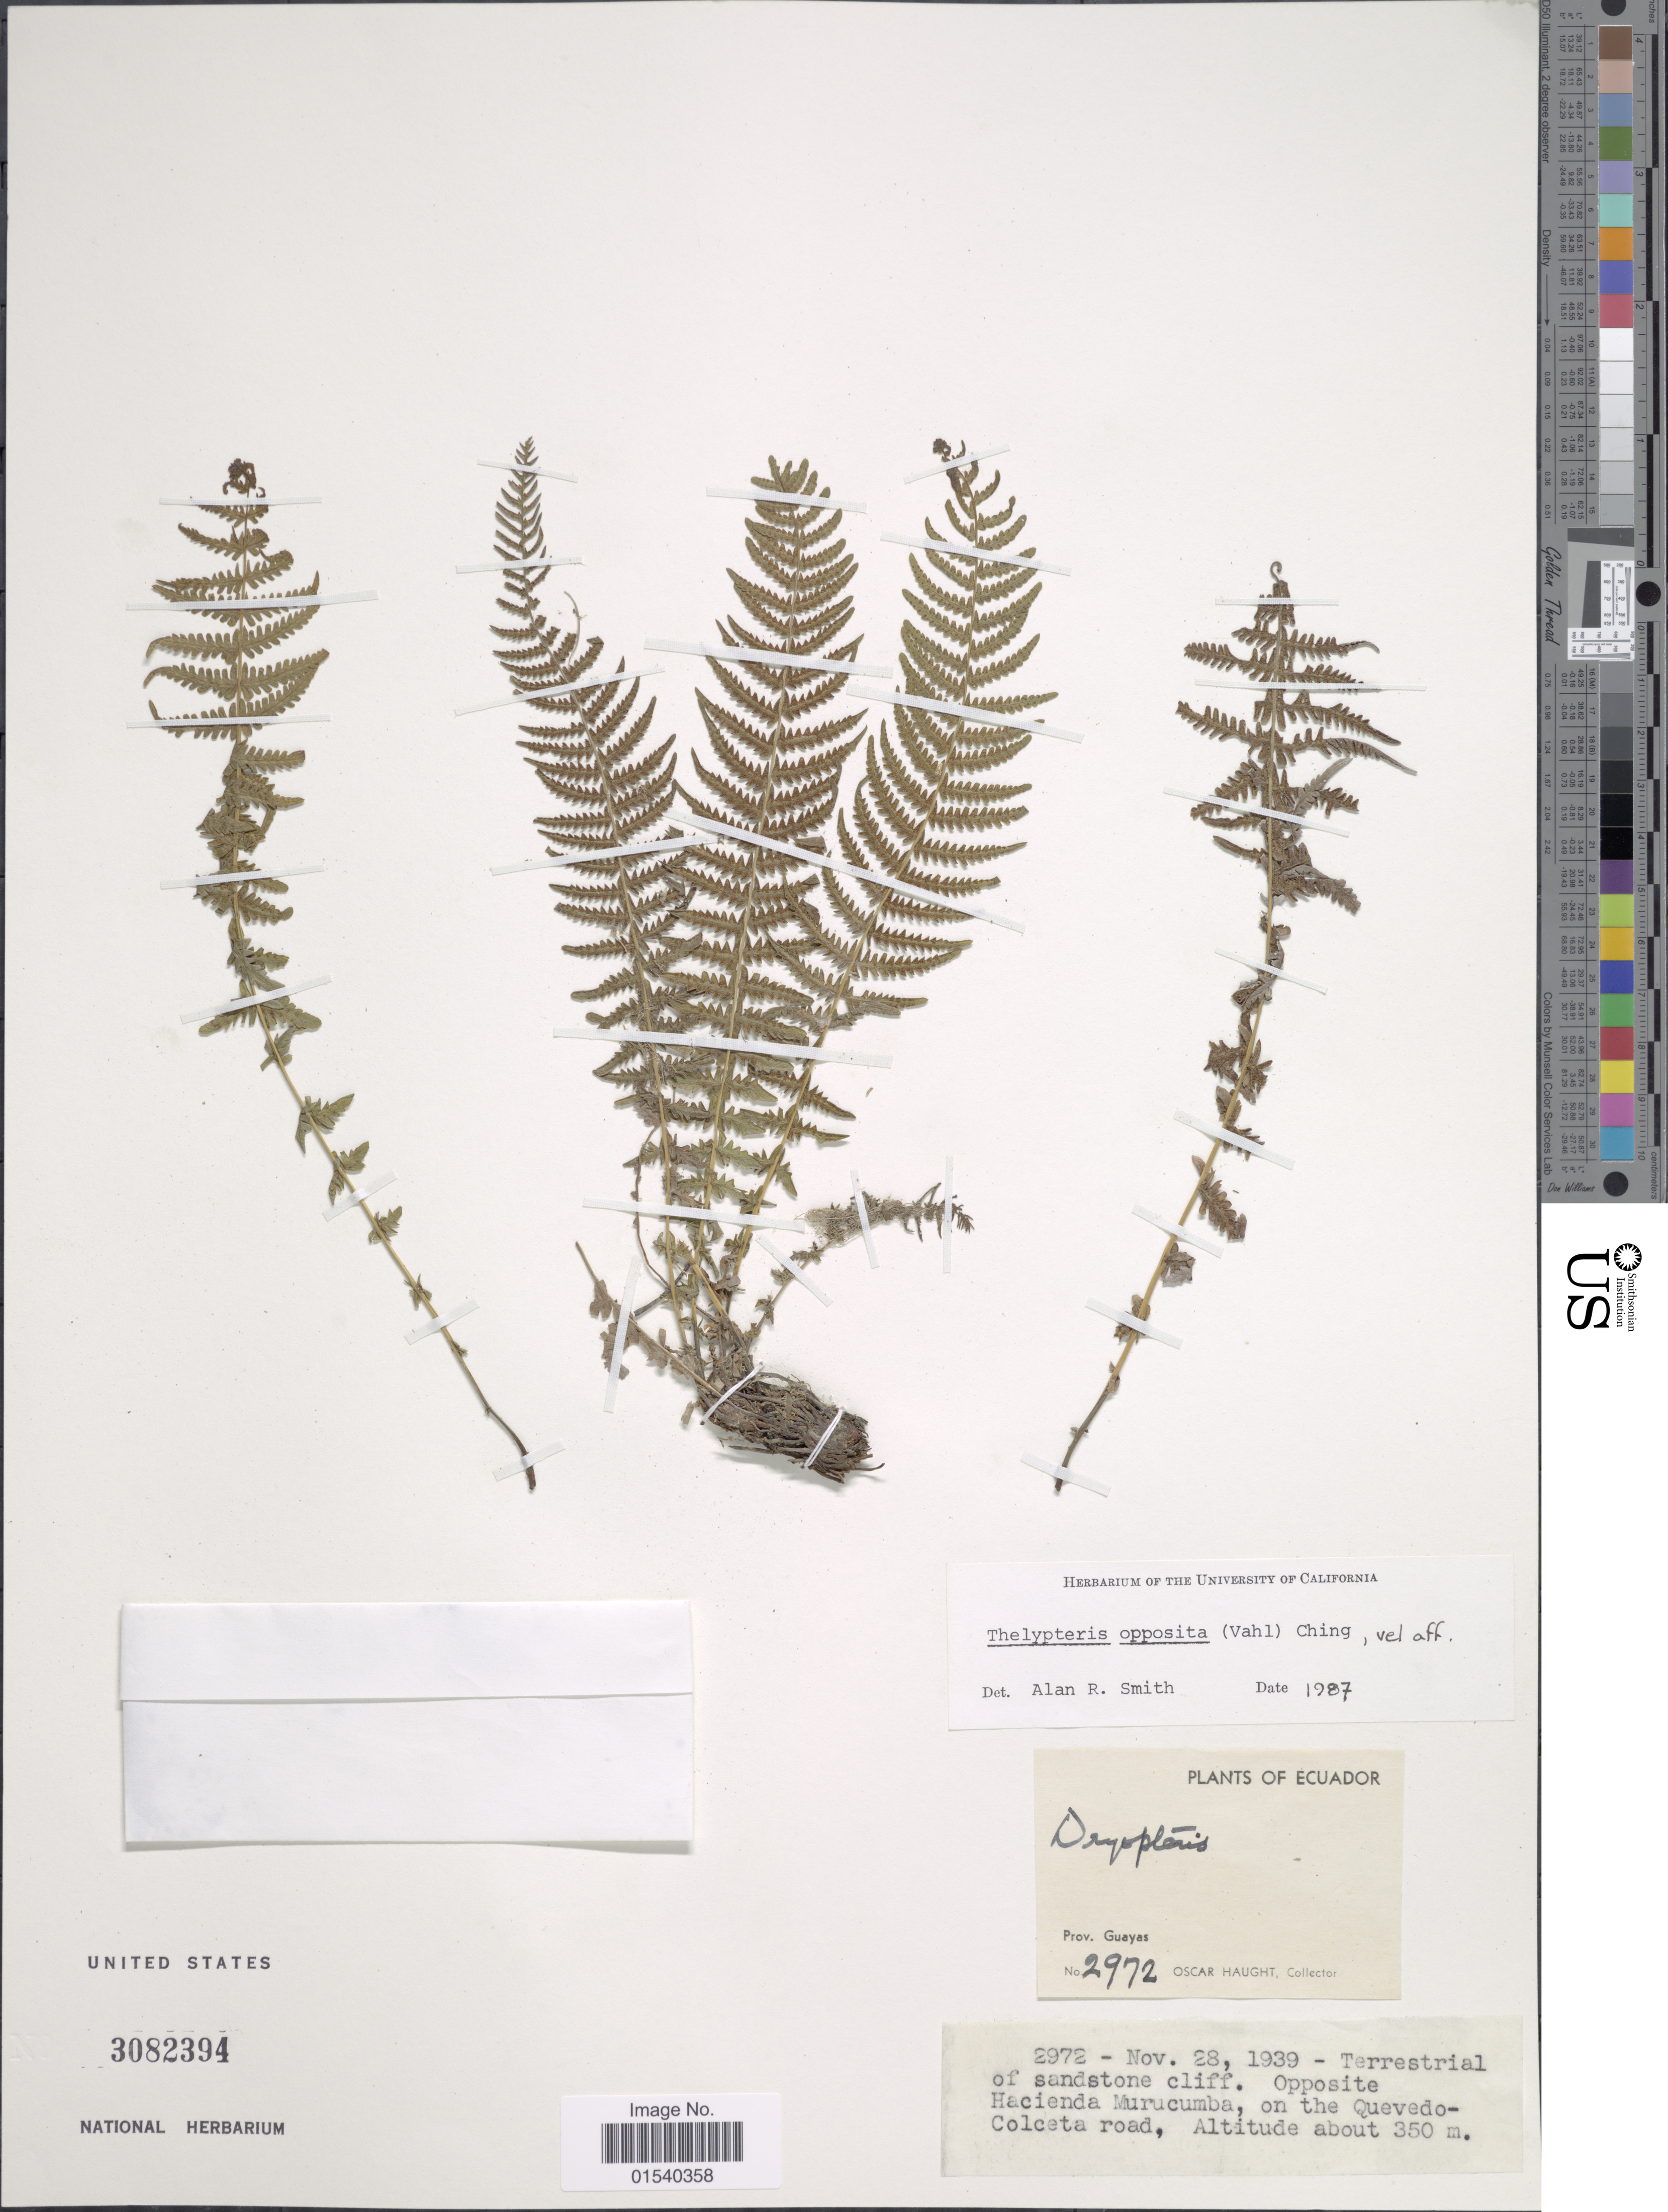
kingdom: Plantae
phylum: Tracheophyta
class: Polypodiopsida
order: Polypodiales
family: Thelypteridaceae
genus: Amauropelta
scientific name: Amauropelta opposita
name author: (Vahl) Pic. Serm.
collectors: O. L. Haught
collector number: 2972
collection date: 1939-11-28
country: Ecuador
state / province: Guayas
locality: Hacinda Murucumba, on the Quevedo-Colceta road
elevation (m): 350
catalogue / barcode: US 3082394